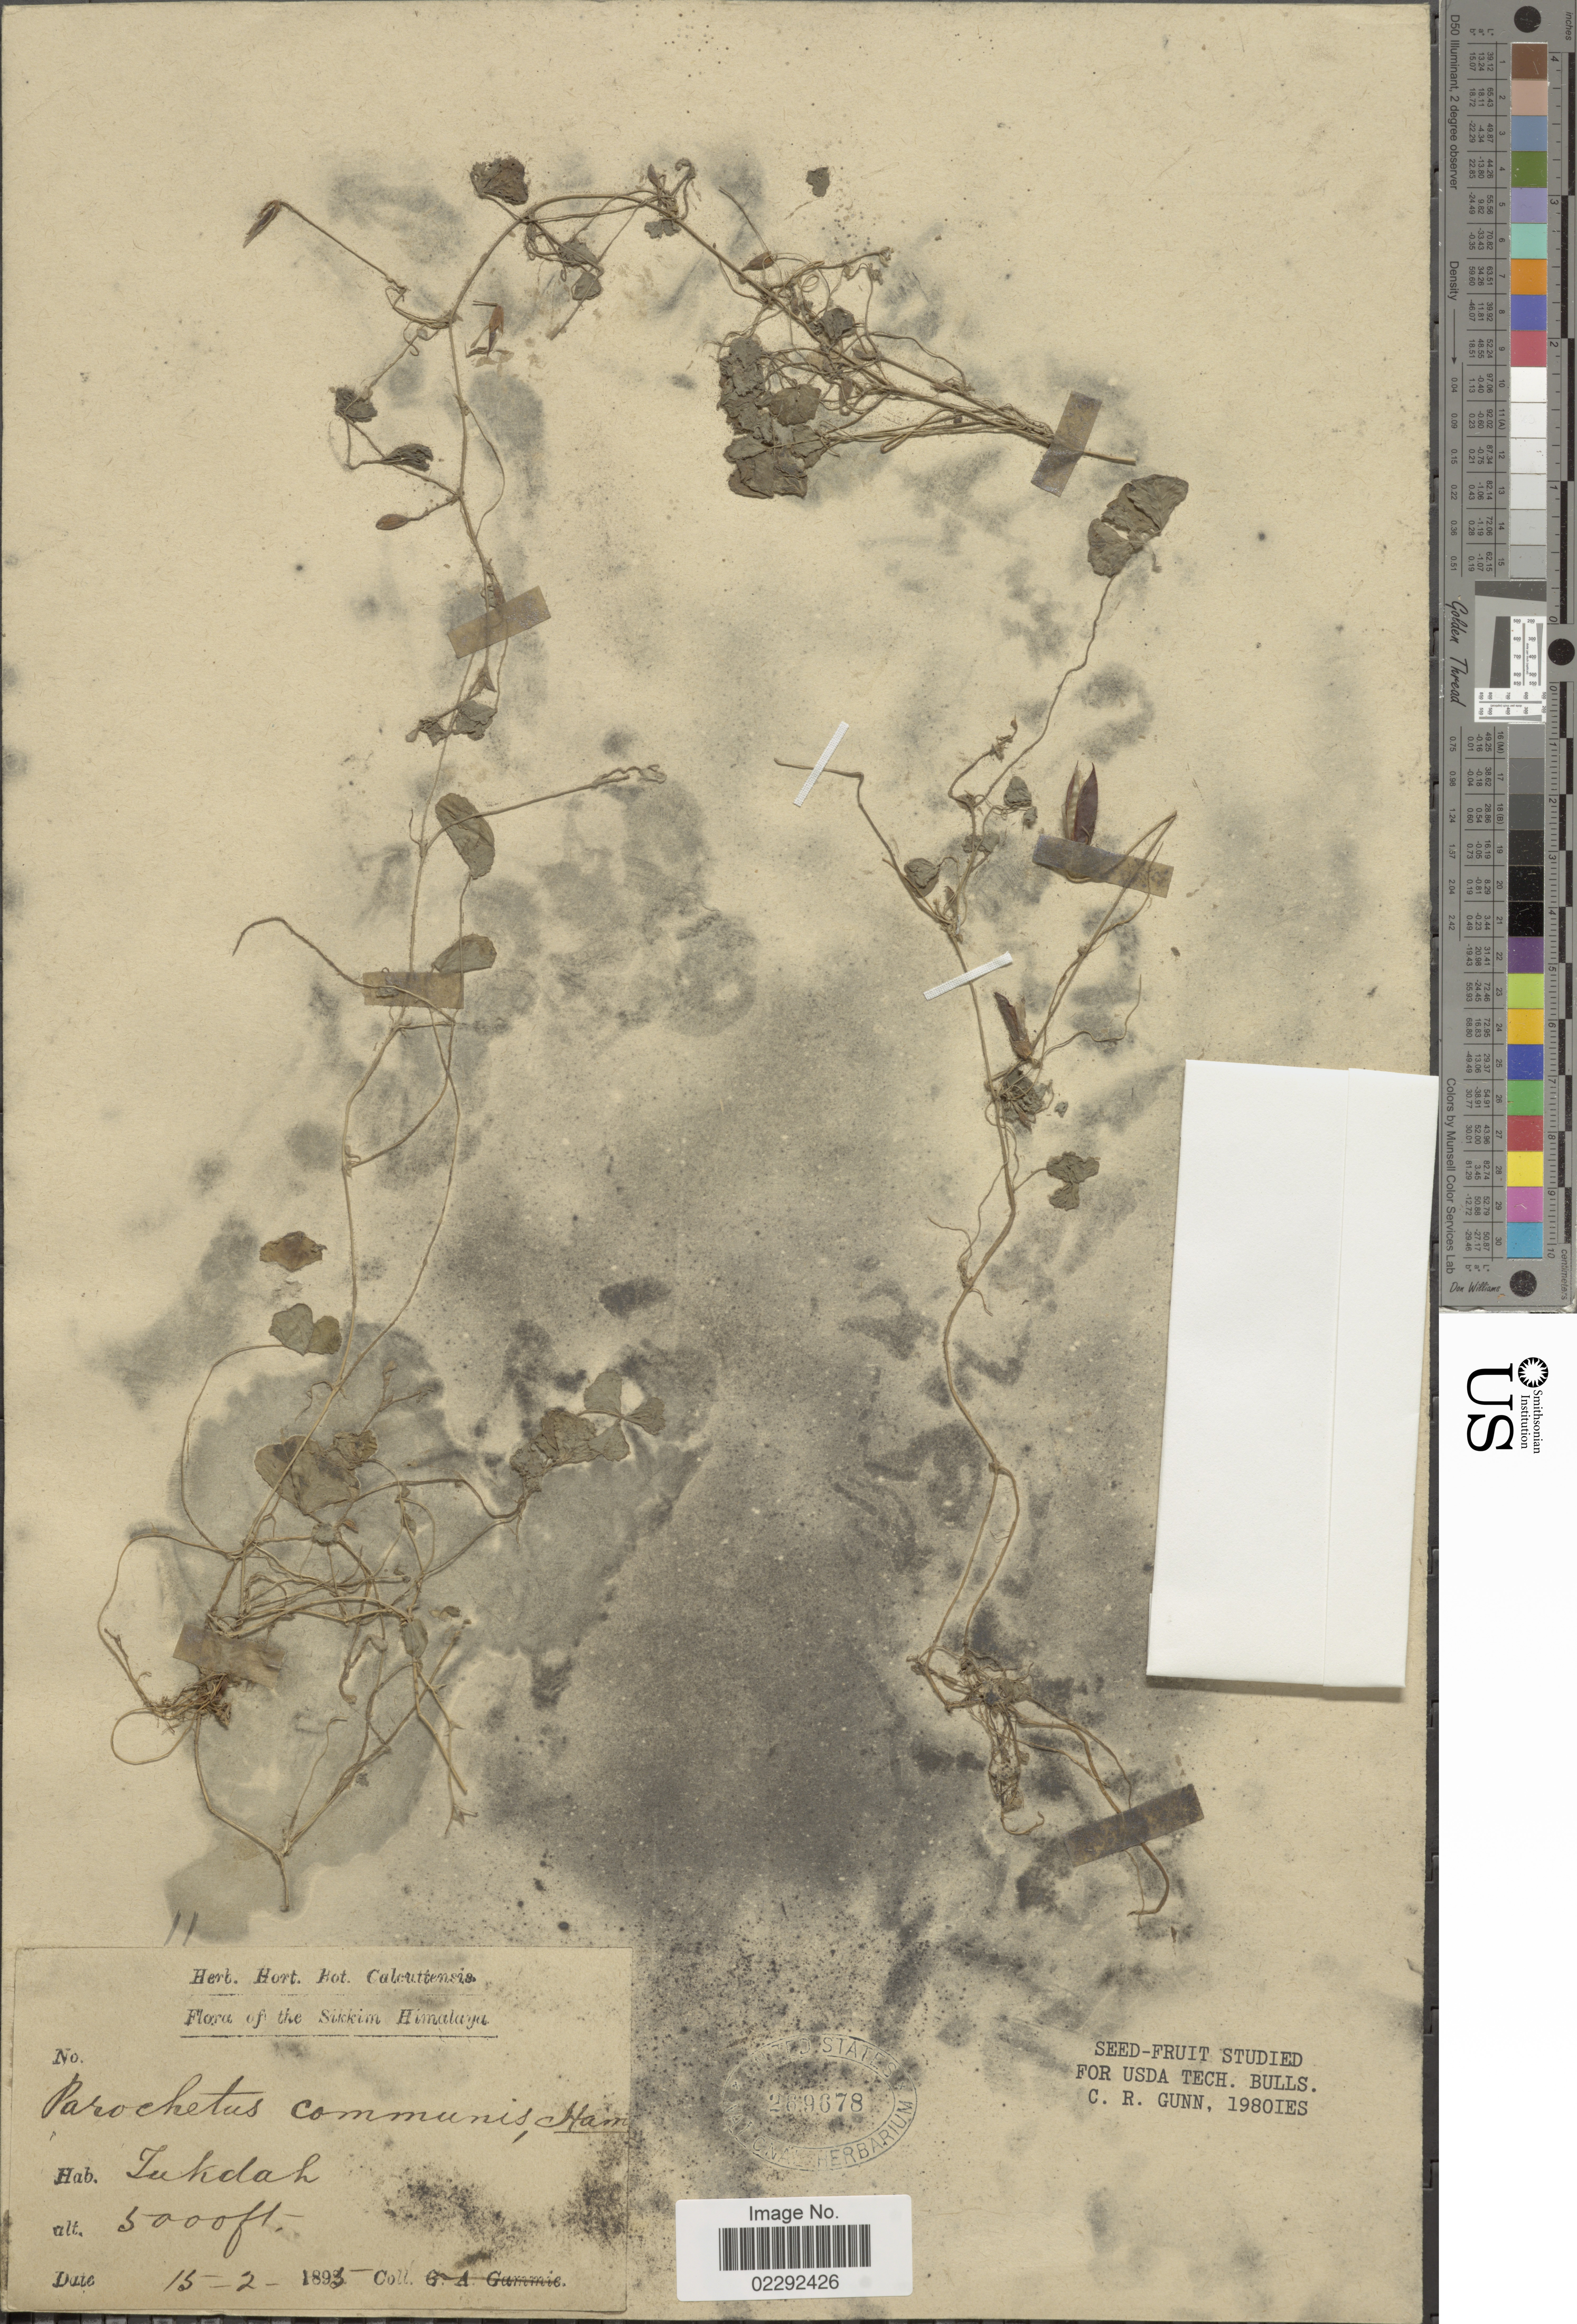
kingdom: Plantae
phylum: Tracheophyta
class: Magnoliopsida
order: Fabales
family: Fabaceae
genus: Parochetus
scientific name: Parochetus communis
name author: Buch.-Ham. ex D. Don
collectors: ex Herb. Hort. Bot. Calcuttensis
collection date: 1895-02-15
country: India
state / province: Sikkim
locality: Sikkim Himalaya. Tukdah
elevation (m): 1524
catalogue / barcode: US 269678